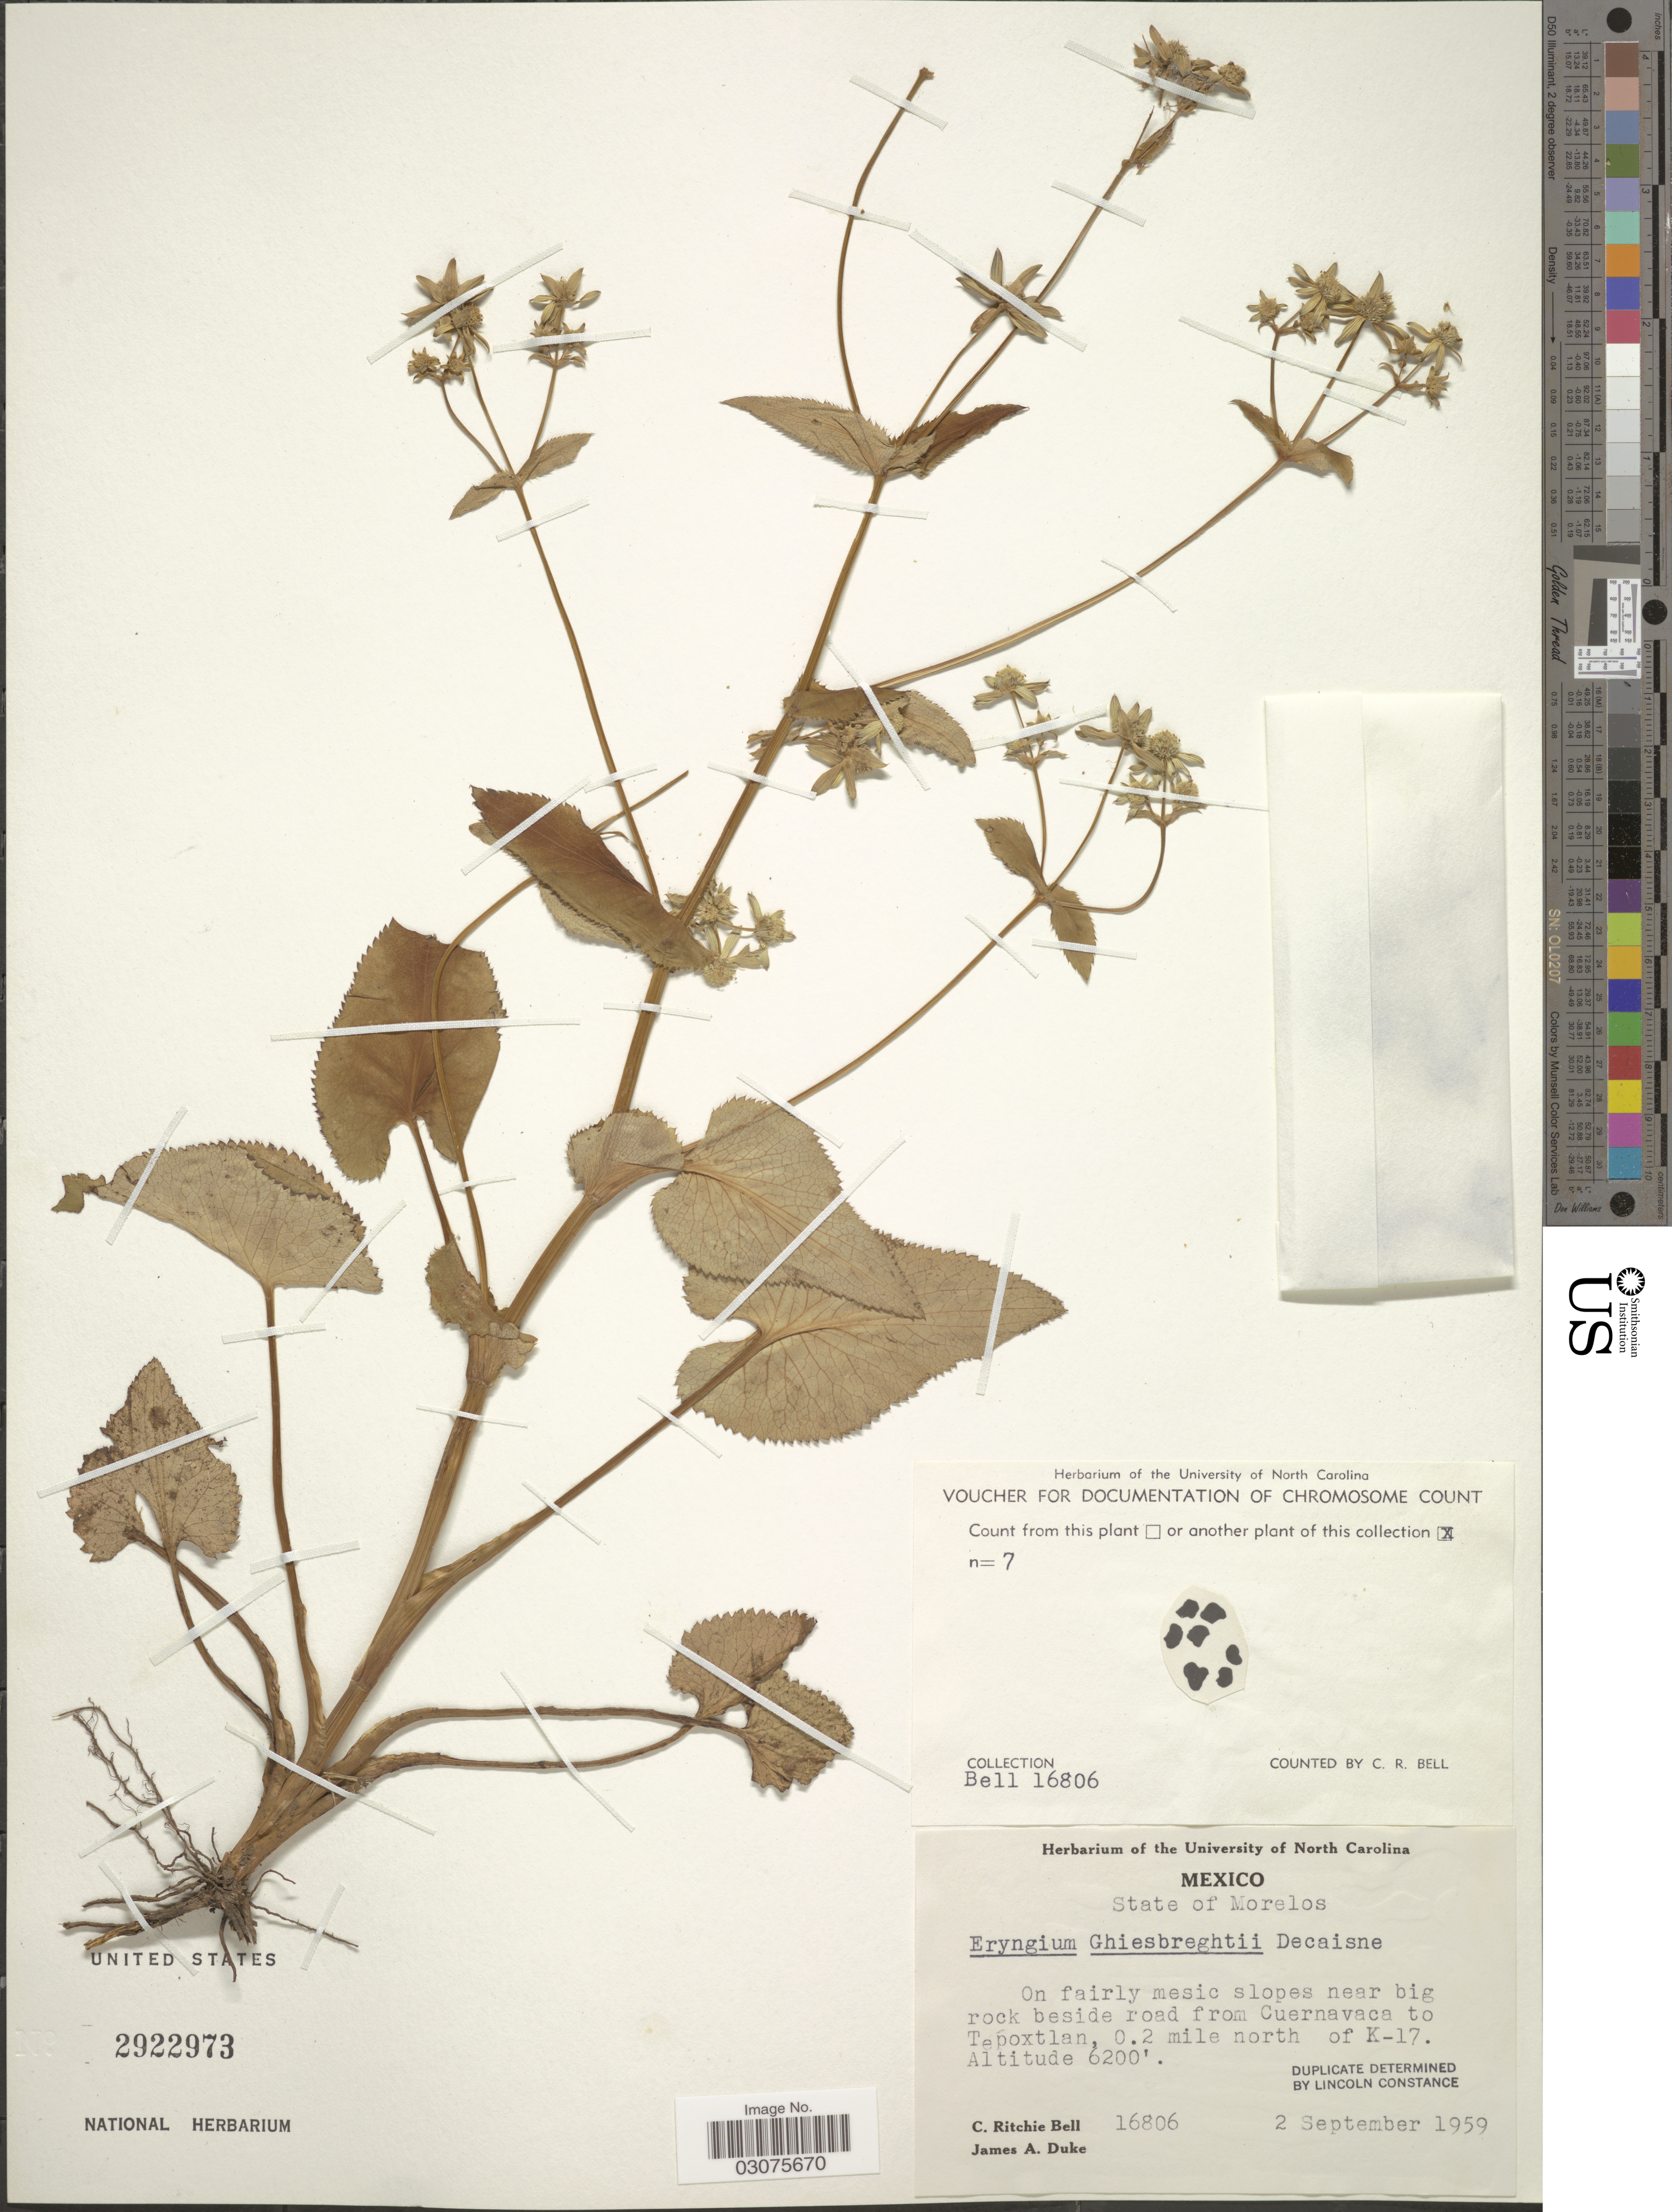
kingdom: Plantae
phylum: Tracheophyta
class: Magnoliopsida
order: Apiales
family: Apiaceae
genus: Eryngium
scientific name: Eryngium ghiesbreghtii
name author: Decne.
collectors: C. R. Bell & J. A. Duke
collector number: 16806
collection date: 1959-09-02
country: Mexico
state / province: Morelos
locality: Beside road from Cuernavaca to Tepoxtlan, 0.2 miles north of K-17.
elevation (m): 1890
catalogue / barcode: US 2922973